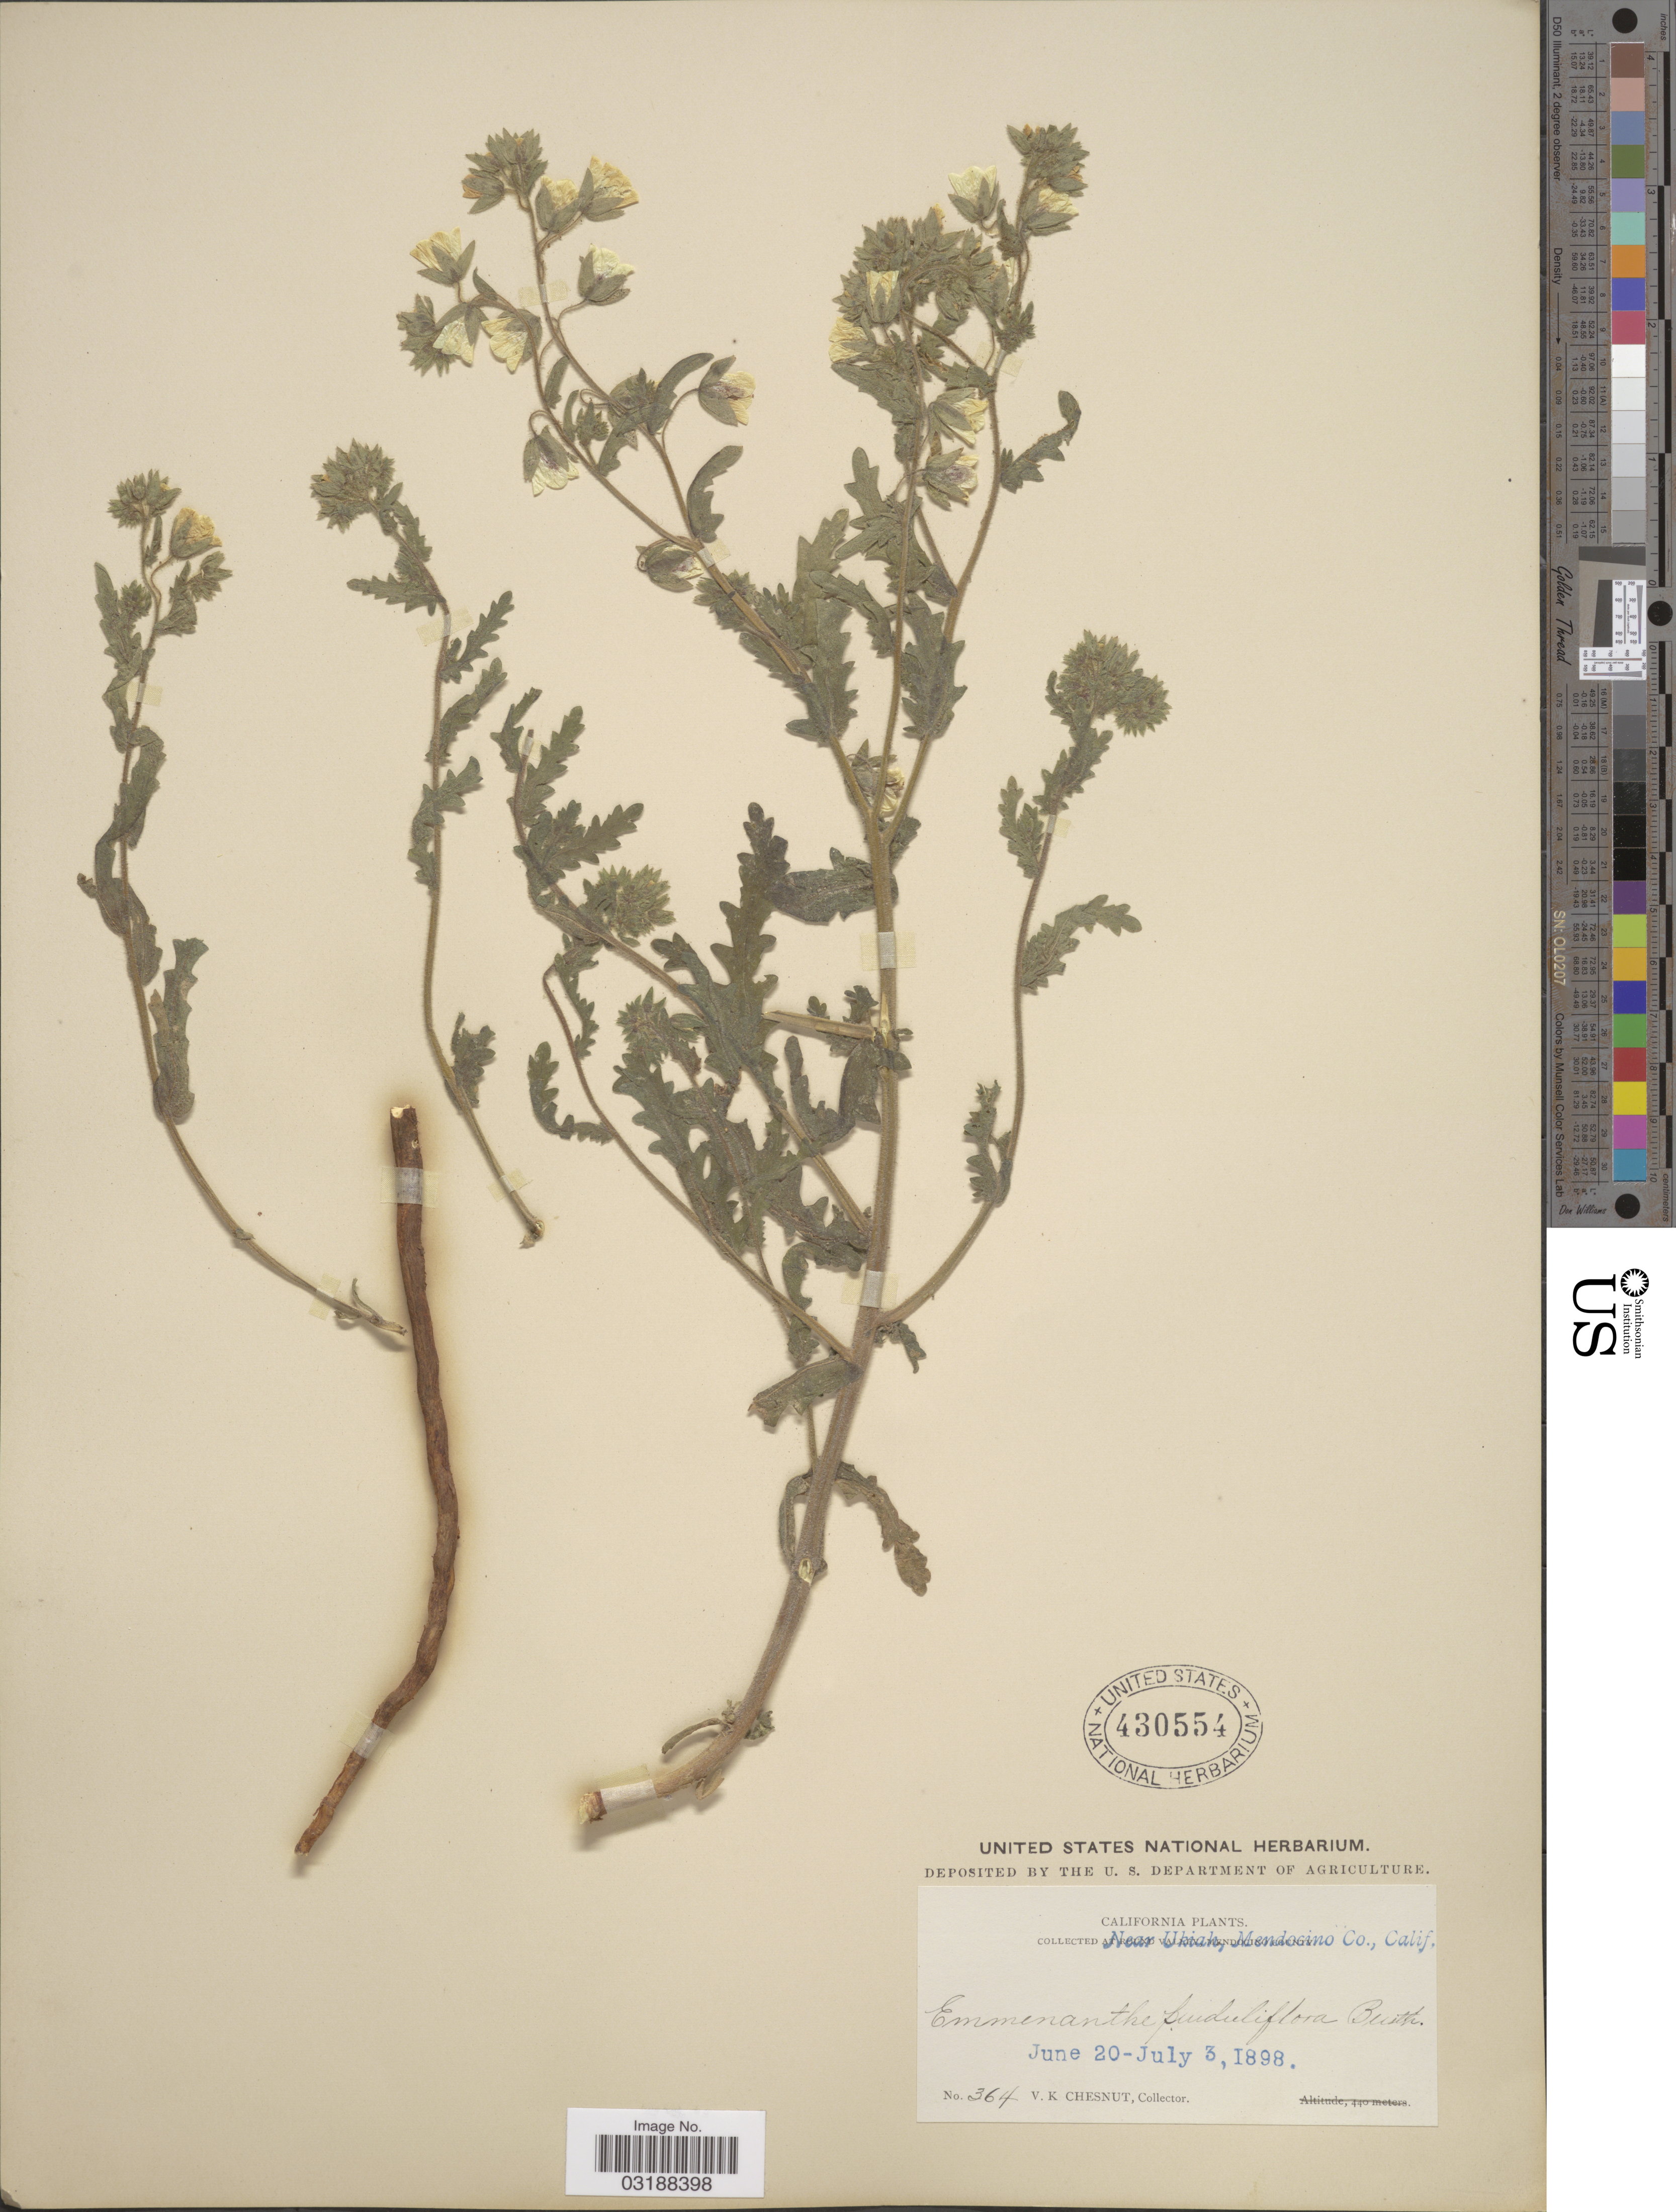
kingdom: Plantae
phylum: Tracheophyta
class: Magnoliopsida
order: Boraginales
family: Hydrophyllaceae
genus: Emmenanthe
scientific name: Emmenanthe penduliflora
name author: Benth.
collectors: V. Chesnut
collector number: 364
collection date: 1898-06-20/1898-07-03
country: United States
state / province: California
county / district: Mendocino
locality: Near Ukiah, Mendocino Co., Calif.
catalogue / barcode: US 430554